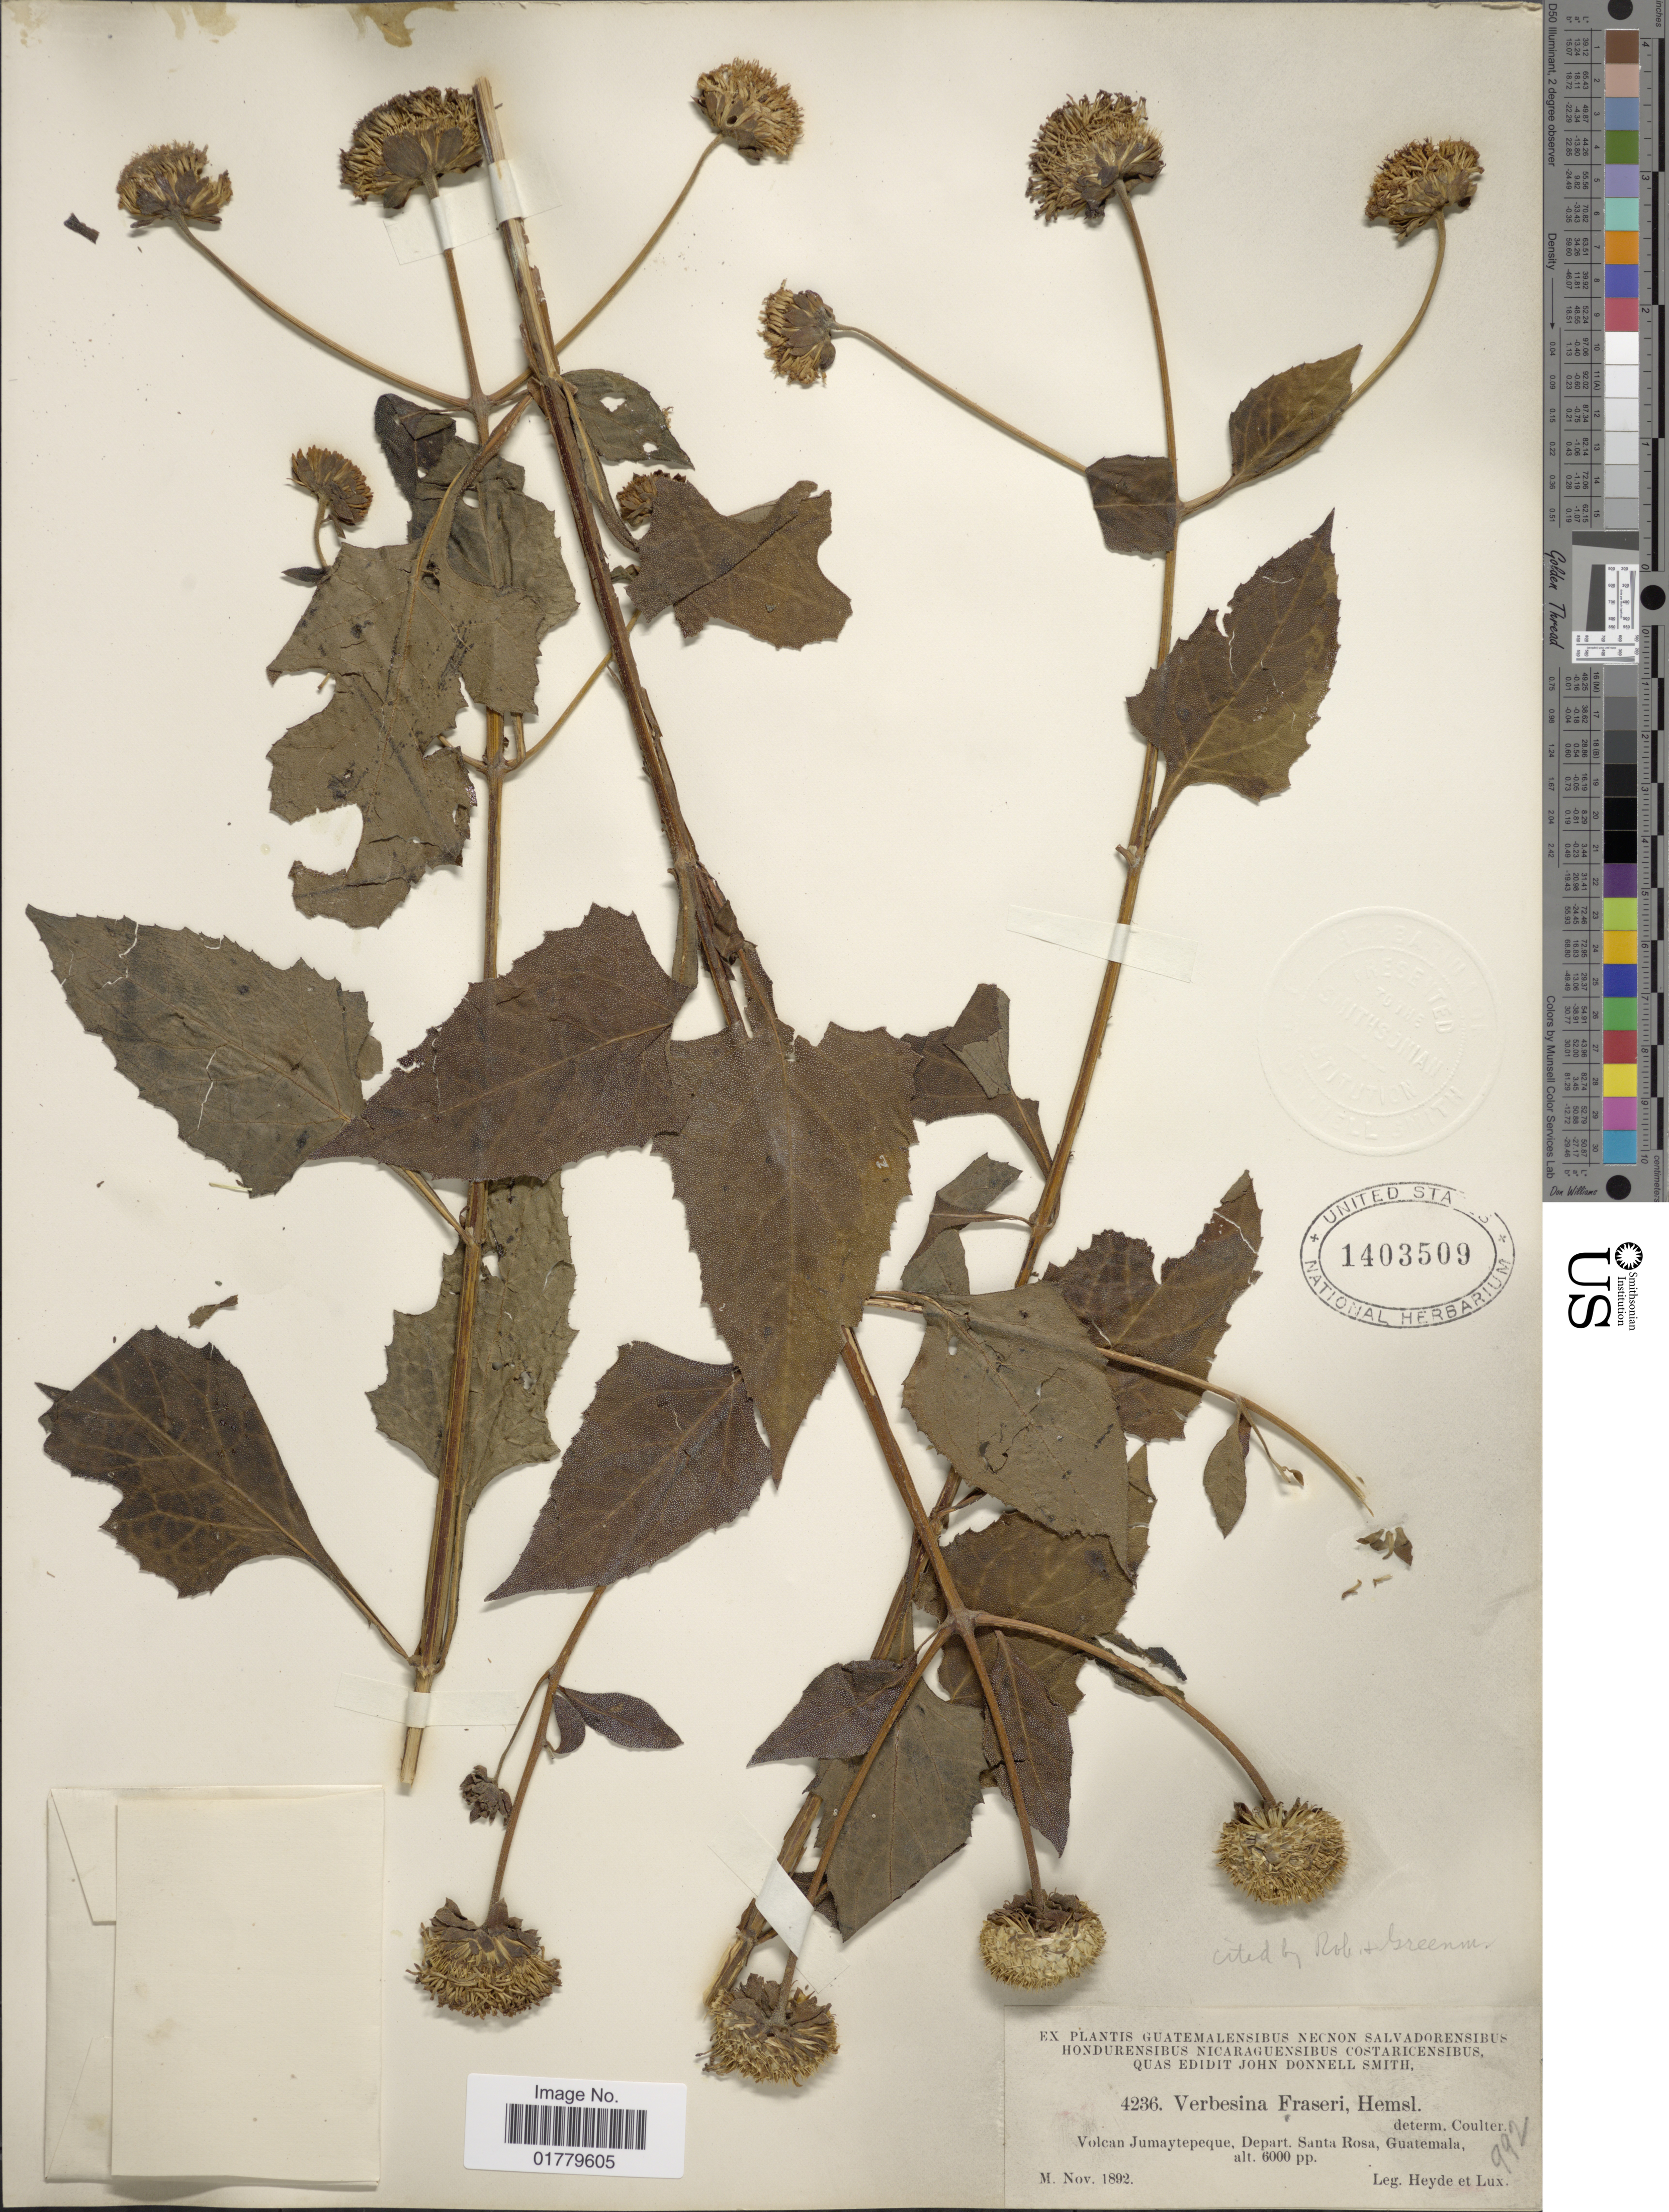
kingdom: Plantae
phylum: Tracheophyta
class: Magnoliopsida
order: Asterales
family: Asteraceae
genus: Verbesina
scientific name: Verbesina fraseri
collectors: Heyde & Lux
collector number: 4236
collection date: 1892-11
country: Guatemala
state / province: Santa Rosa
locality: Volcan Jumaytepeque, Depart. Santa Rosa, Guatemala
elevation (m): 1829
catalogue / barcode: US 1403509